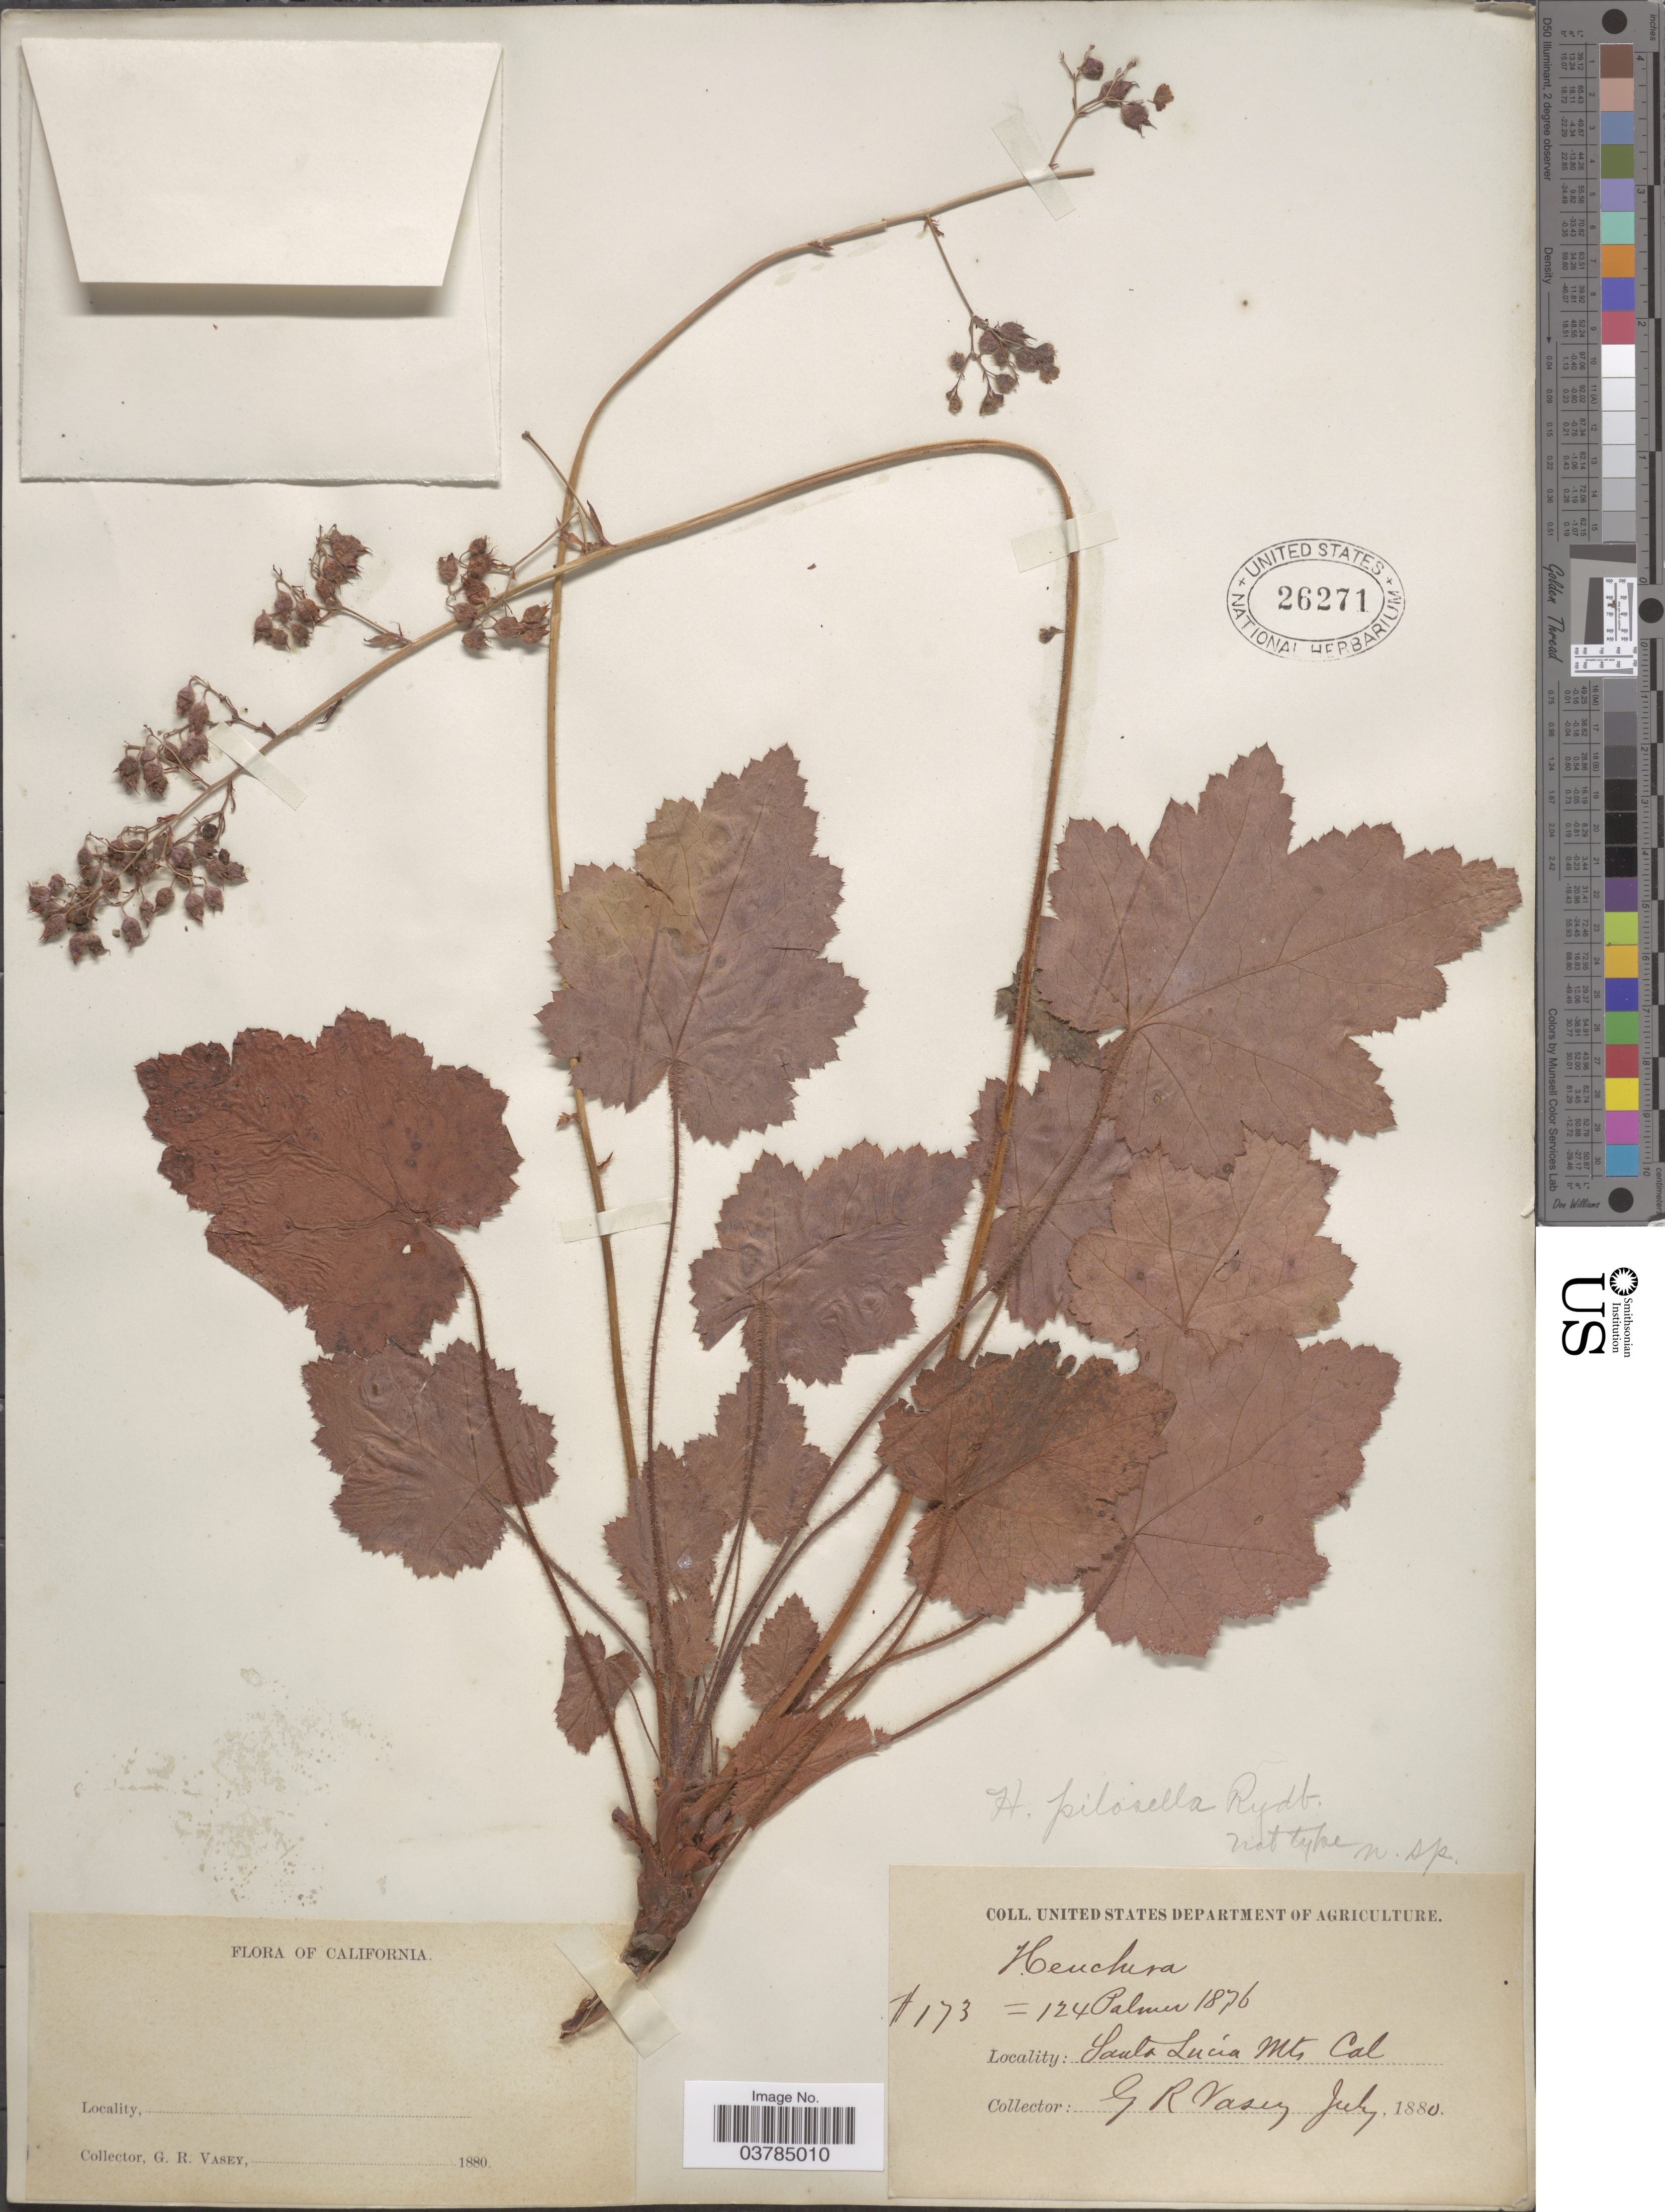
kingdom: Plantae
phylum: Tracheophyta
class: Magnoliopsida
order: Saxifragales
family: Saxifragaceae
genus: Heuchera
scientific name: Heuchera pilosella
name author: Rydb.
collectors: G. R. Vasey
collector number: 173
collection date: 1880-07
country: United States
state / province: California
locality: Santa Lucia Mts.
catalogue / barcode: US 26271